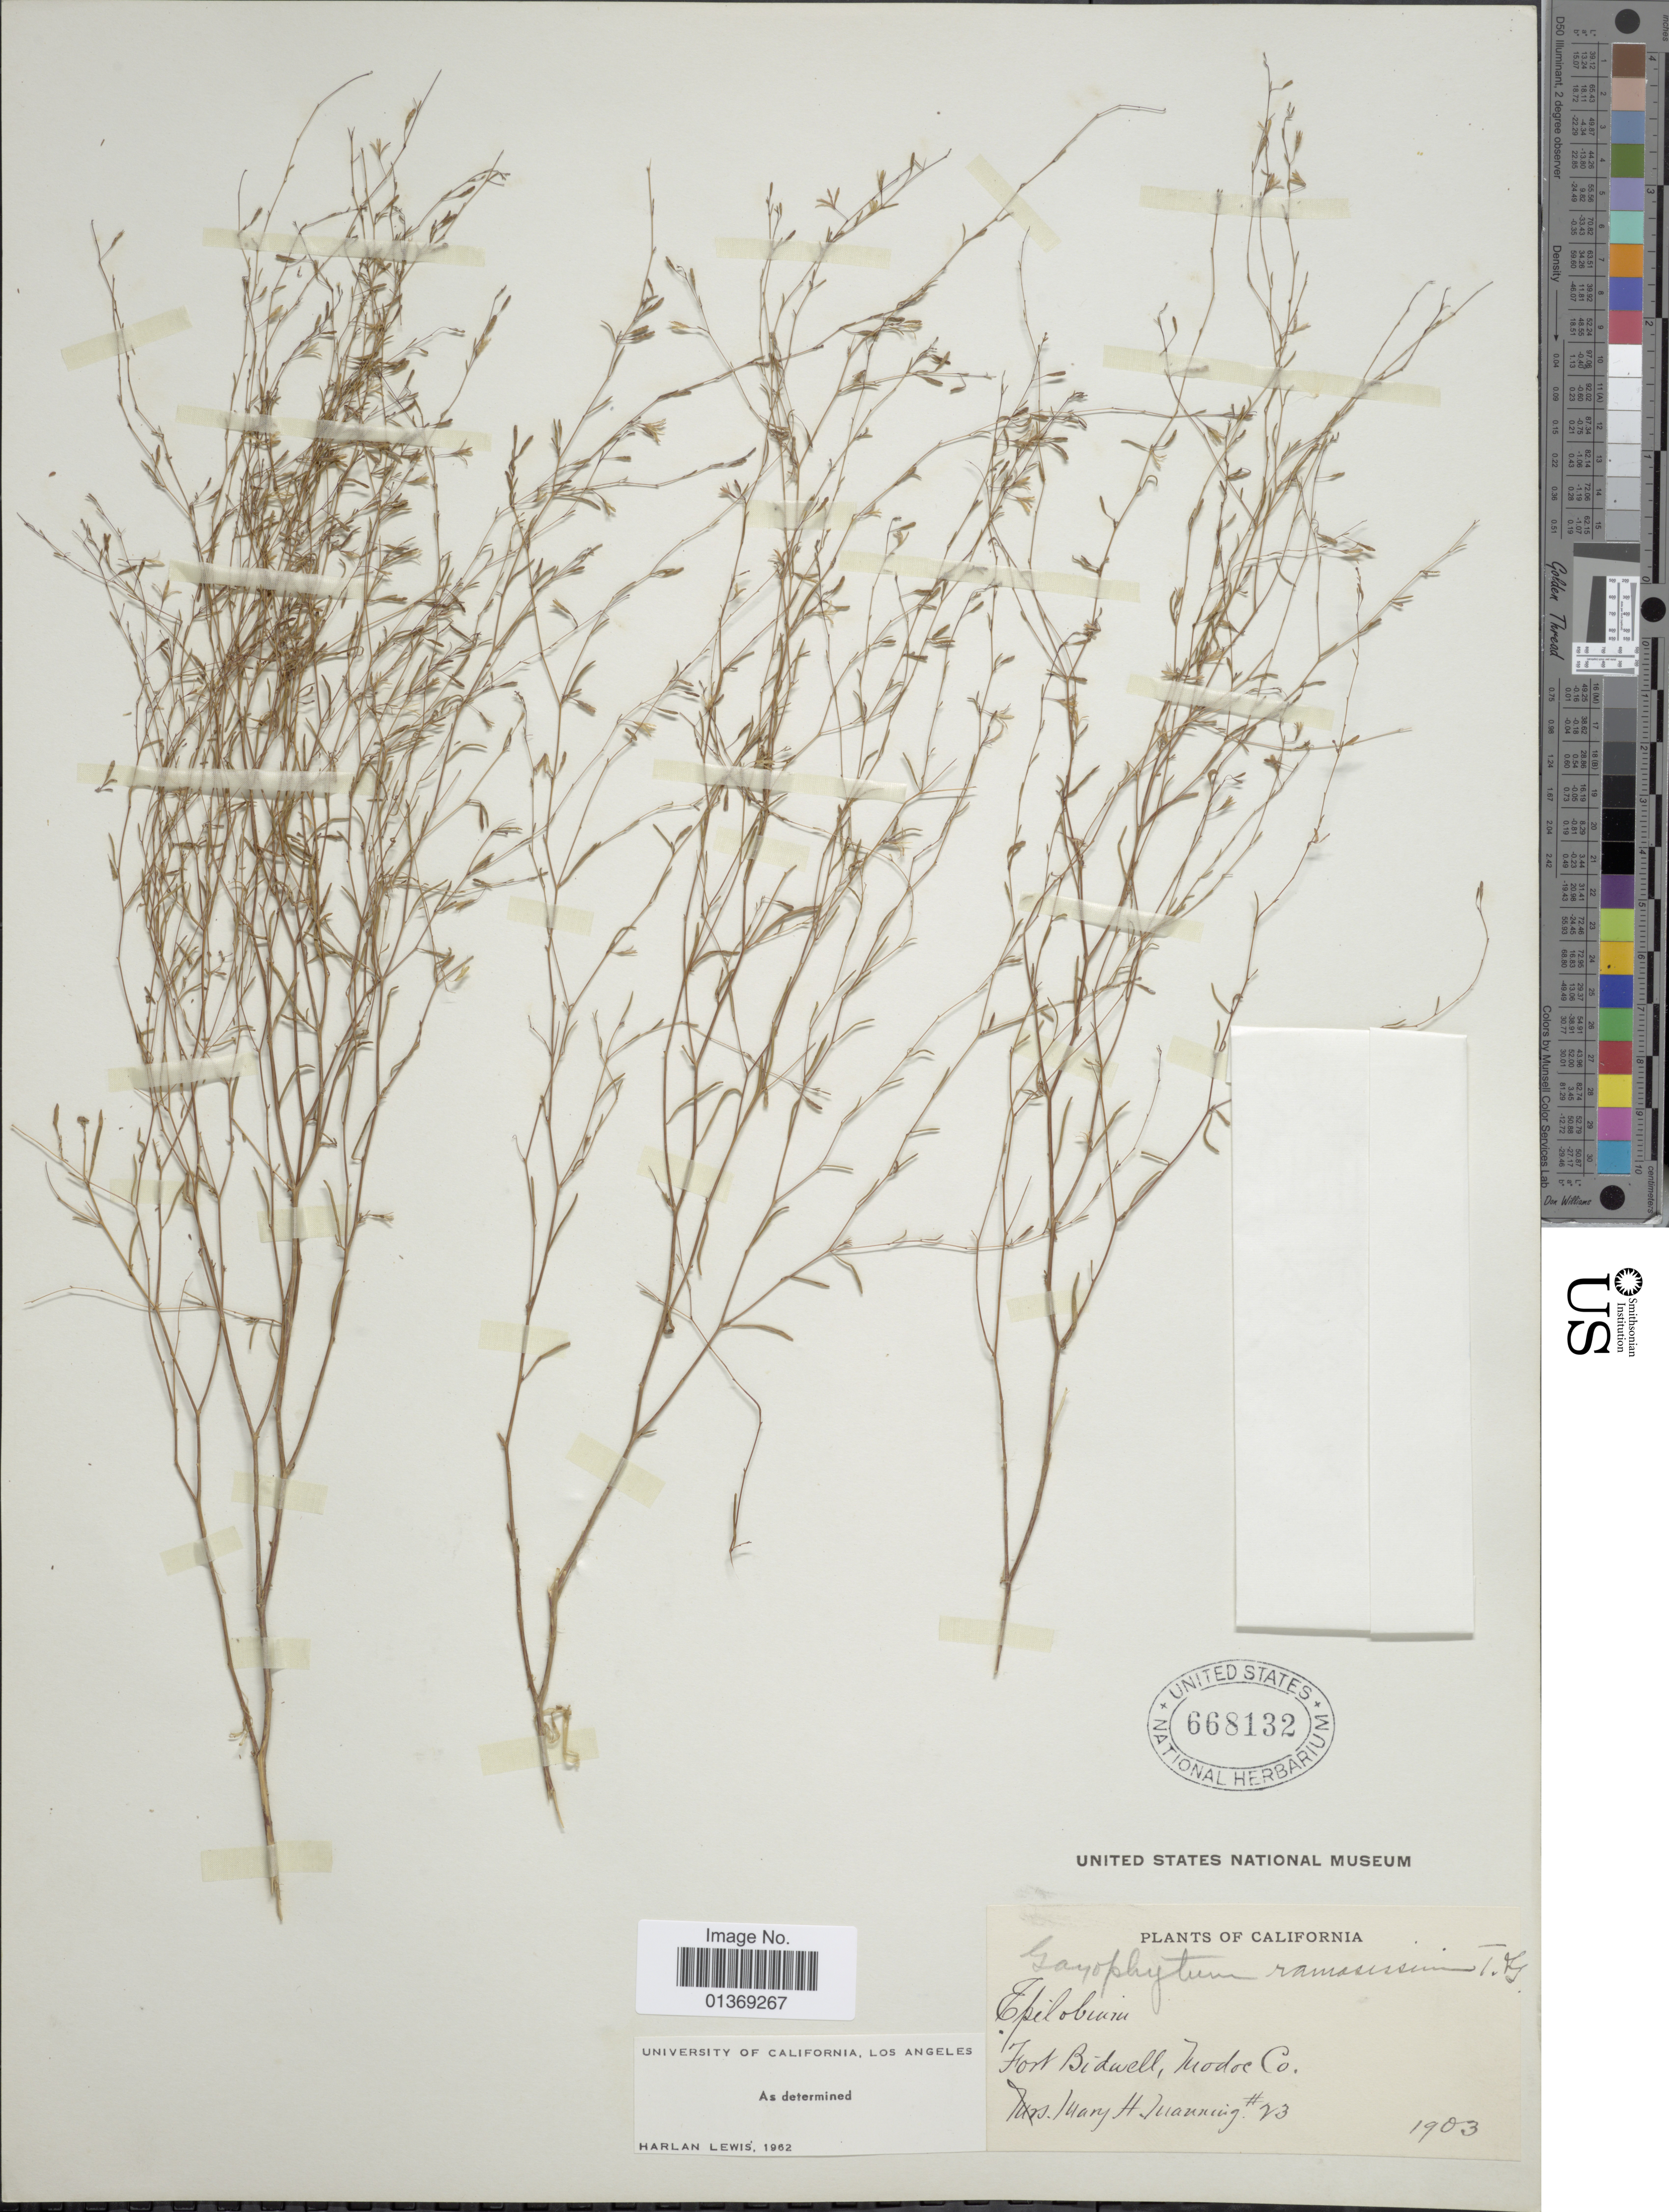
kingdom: Plantae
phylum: Tracheophyta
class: Magnoliopsida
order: Myrtales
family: Onagraceae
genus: Gayophytum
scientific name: Gayophytum ramosissimum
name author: Torr. & A. Gray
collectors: M. Manning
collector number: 23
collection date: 1903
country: United States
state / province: California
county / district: Modoc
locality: Fort Bidwell, Modoc Co.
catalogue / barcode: US 668132